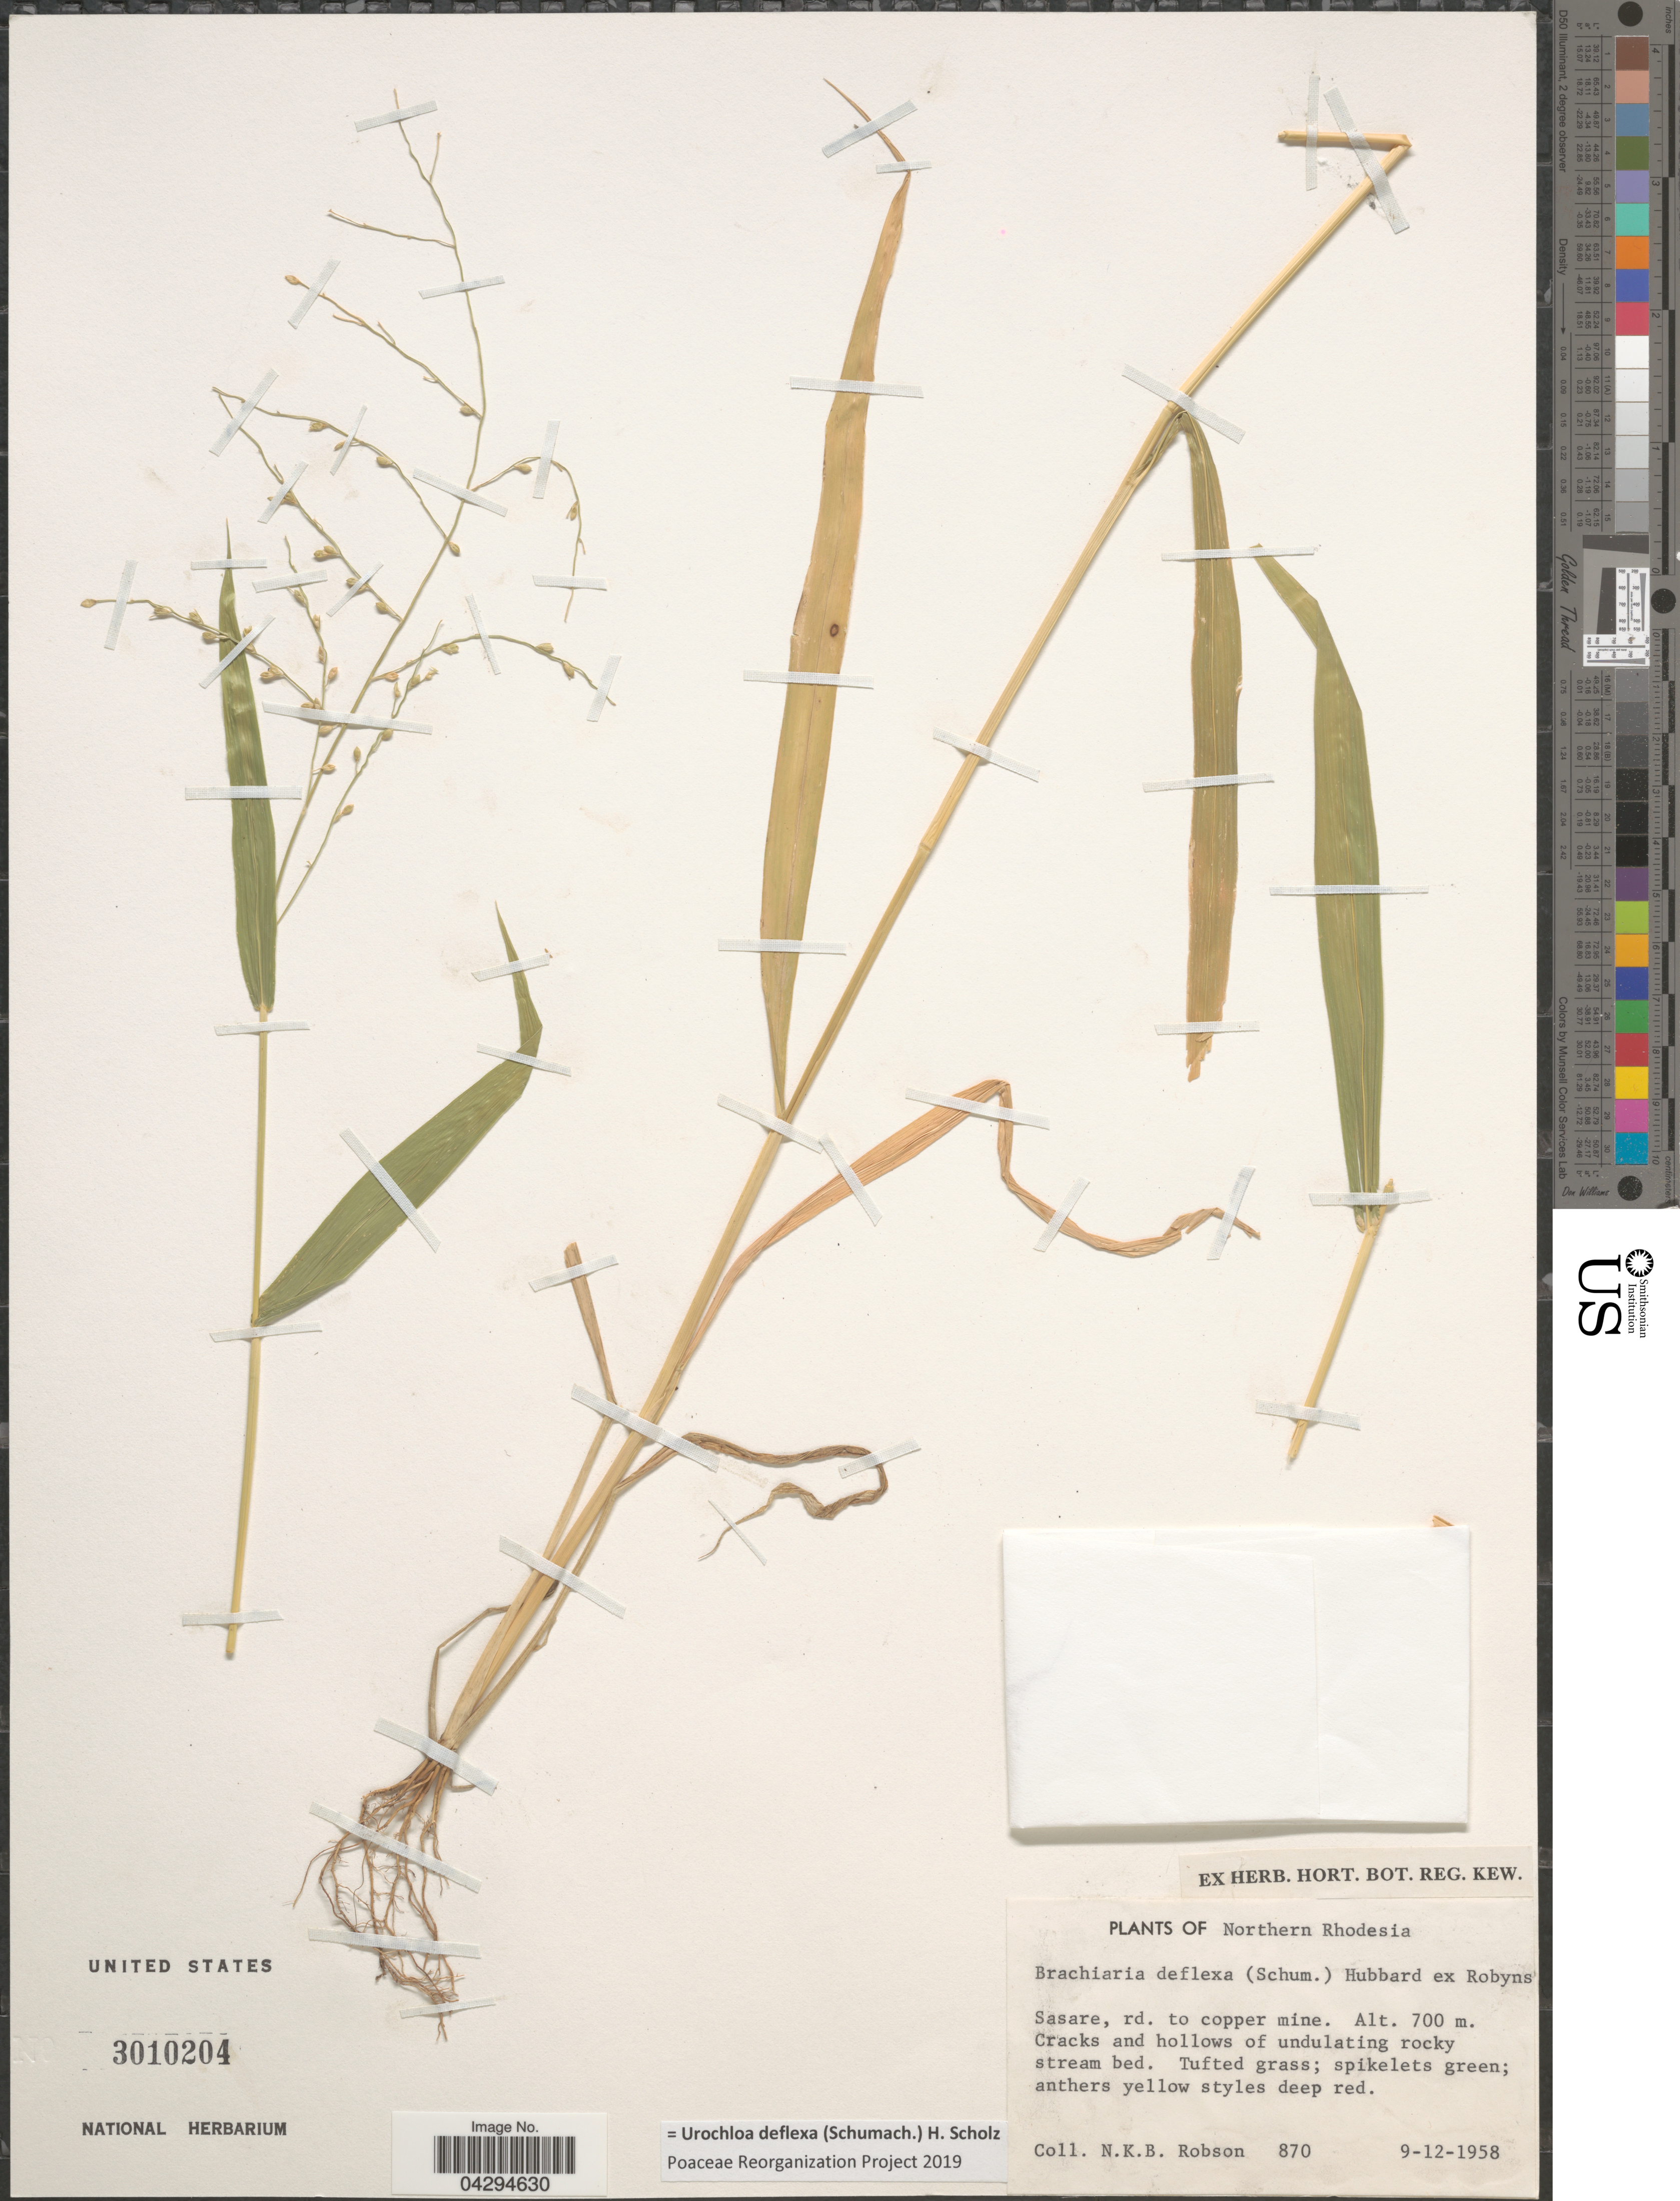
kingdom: Plantae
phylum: Tracheophyta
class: Liliopsida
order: Poales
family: Poaceae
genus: Urochloa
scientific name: Urochloa deflexa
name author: (Schumach.) H. Scholz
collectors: N. Robson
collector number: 870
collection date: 1958-12-09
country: Zambia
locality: Northern Rhodesia. Sasare, rd. to copper mine.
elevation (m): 700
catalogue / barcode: US 3010204